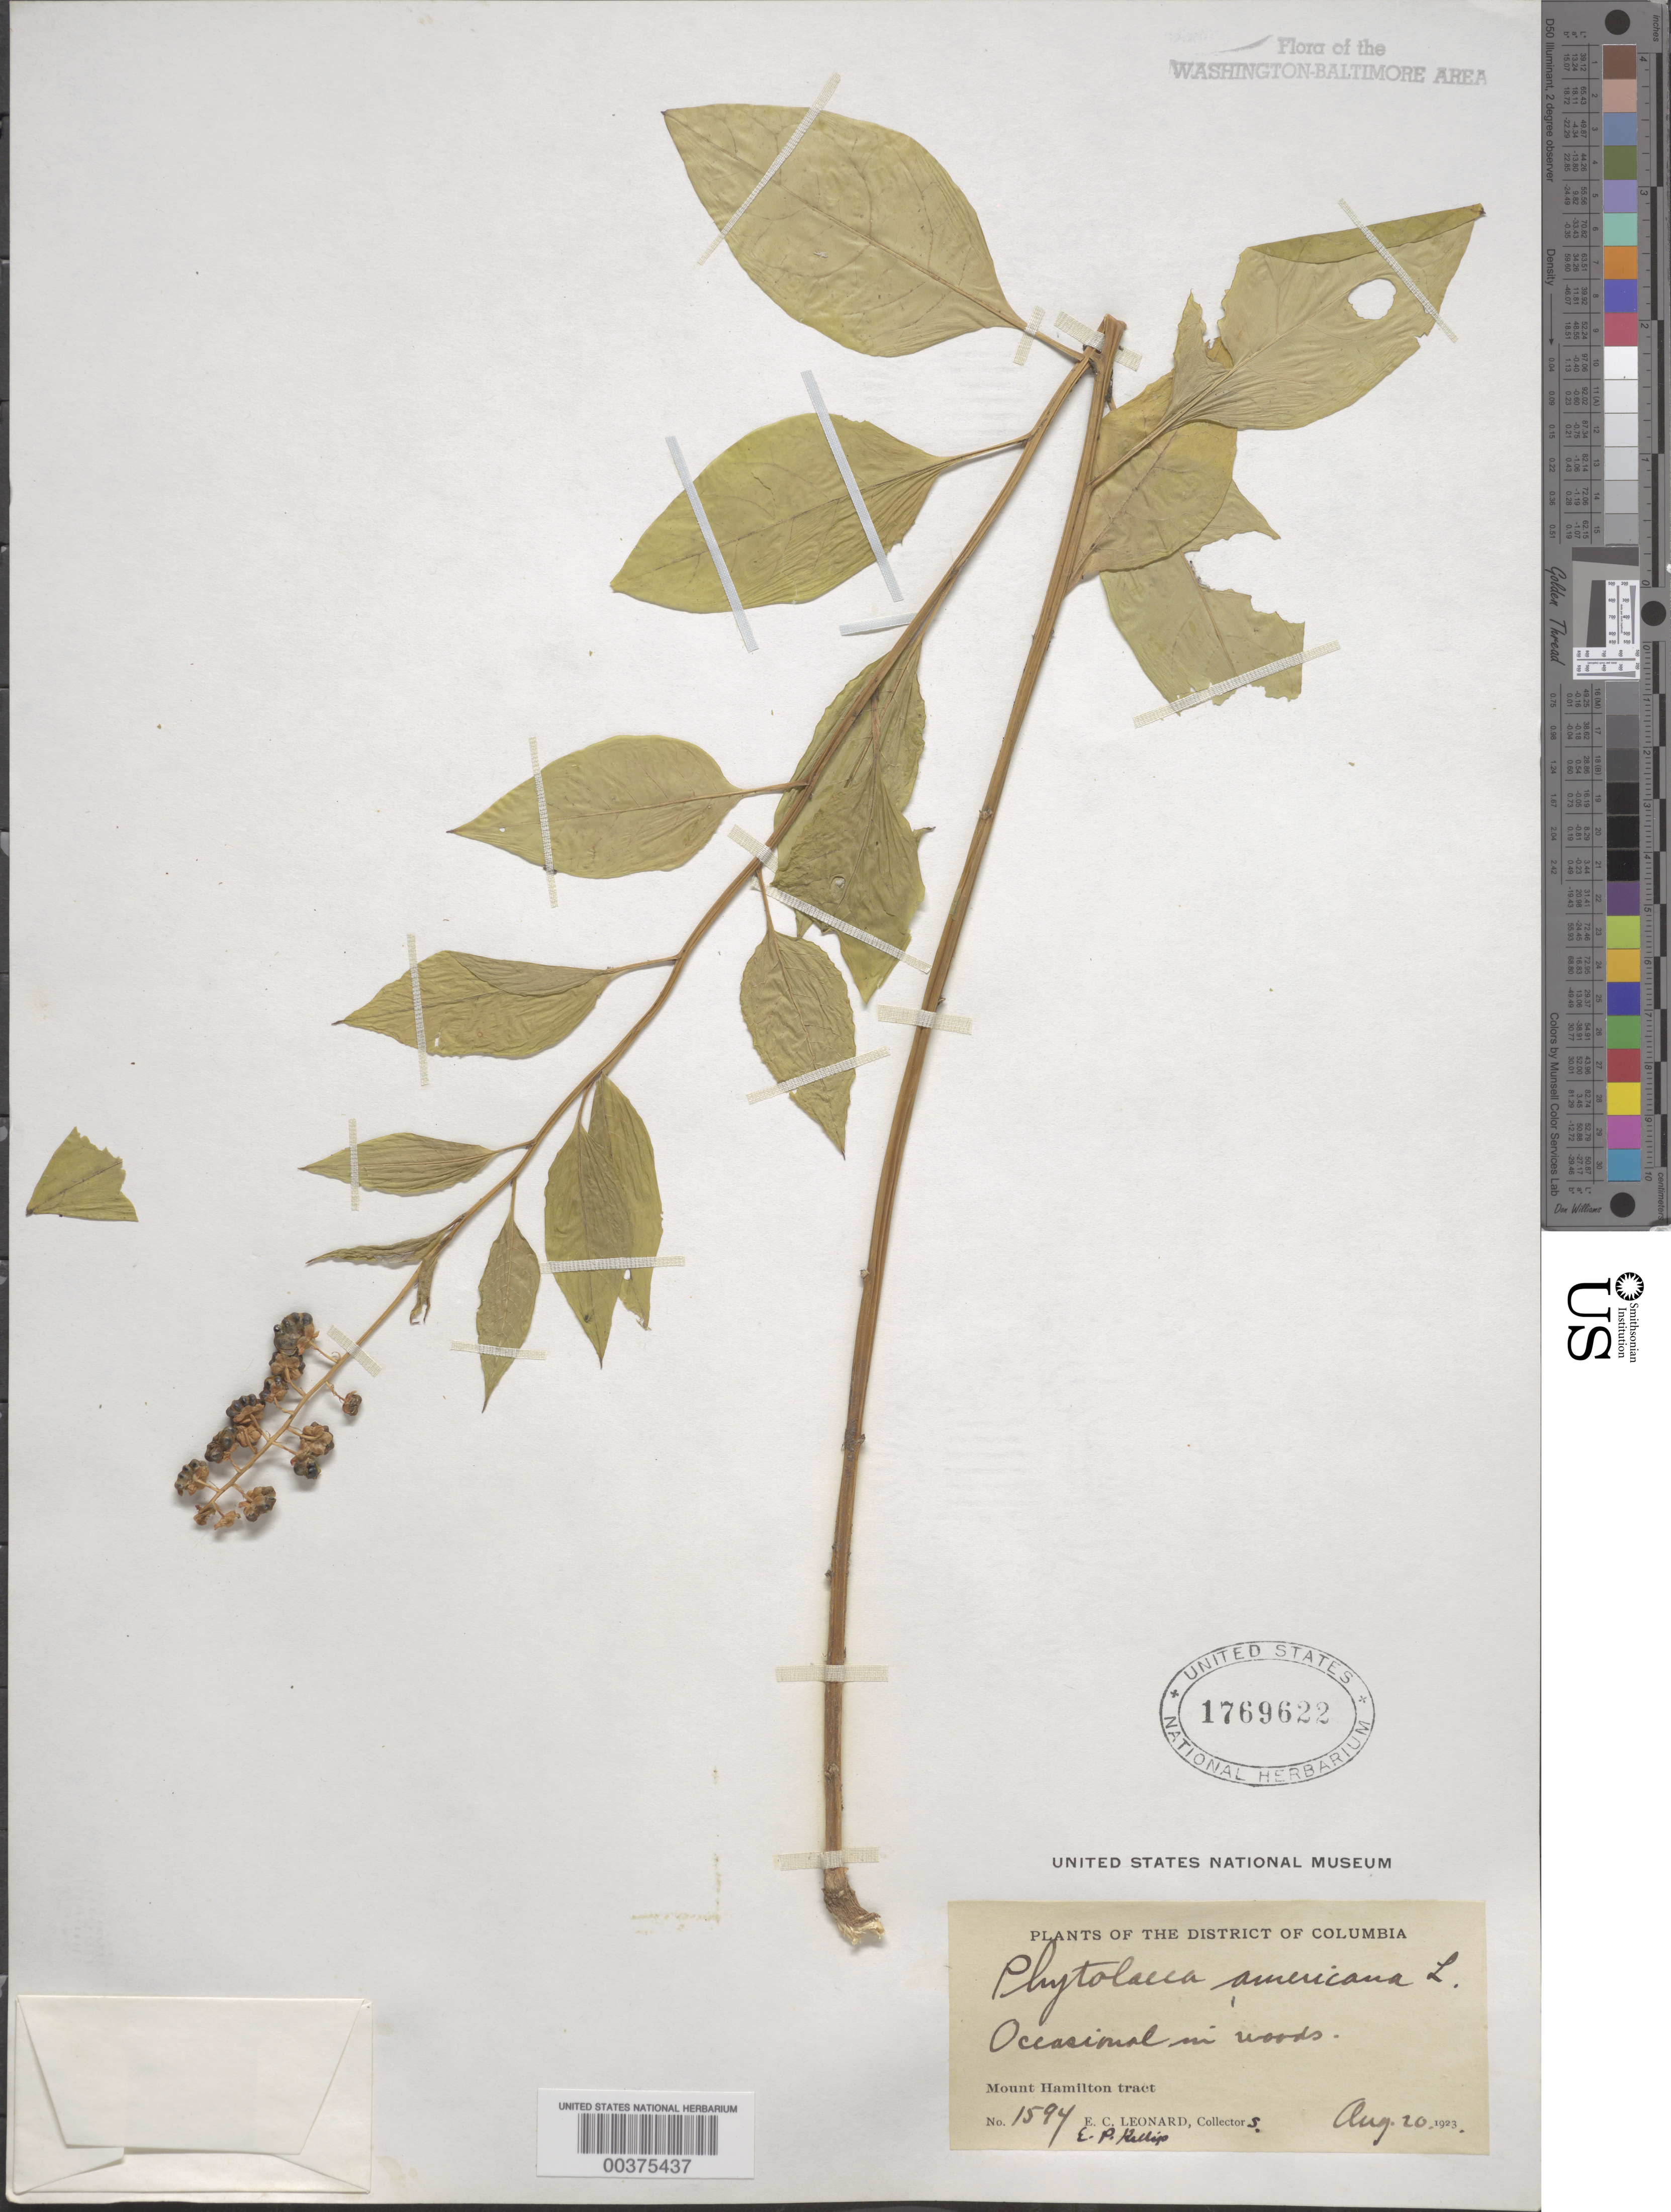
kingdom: Plantae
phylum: Tracheophyta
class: Magnoliopsida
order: Caryophyllales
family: Phytolaccaceae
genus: Phytolacca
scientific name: Phytolacca americana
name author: L.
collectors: E. C. Leonard & E. P. Killip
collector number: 1594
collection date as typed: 20 Aug 1923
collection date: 1923-08-20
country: United States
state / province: District of Columbia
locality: Mount Hamilton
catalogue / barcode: US 1769622